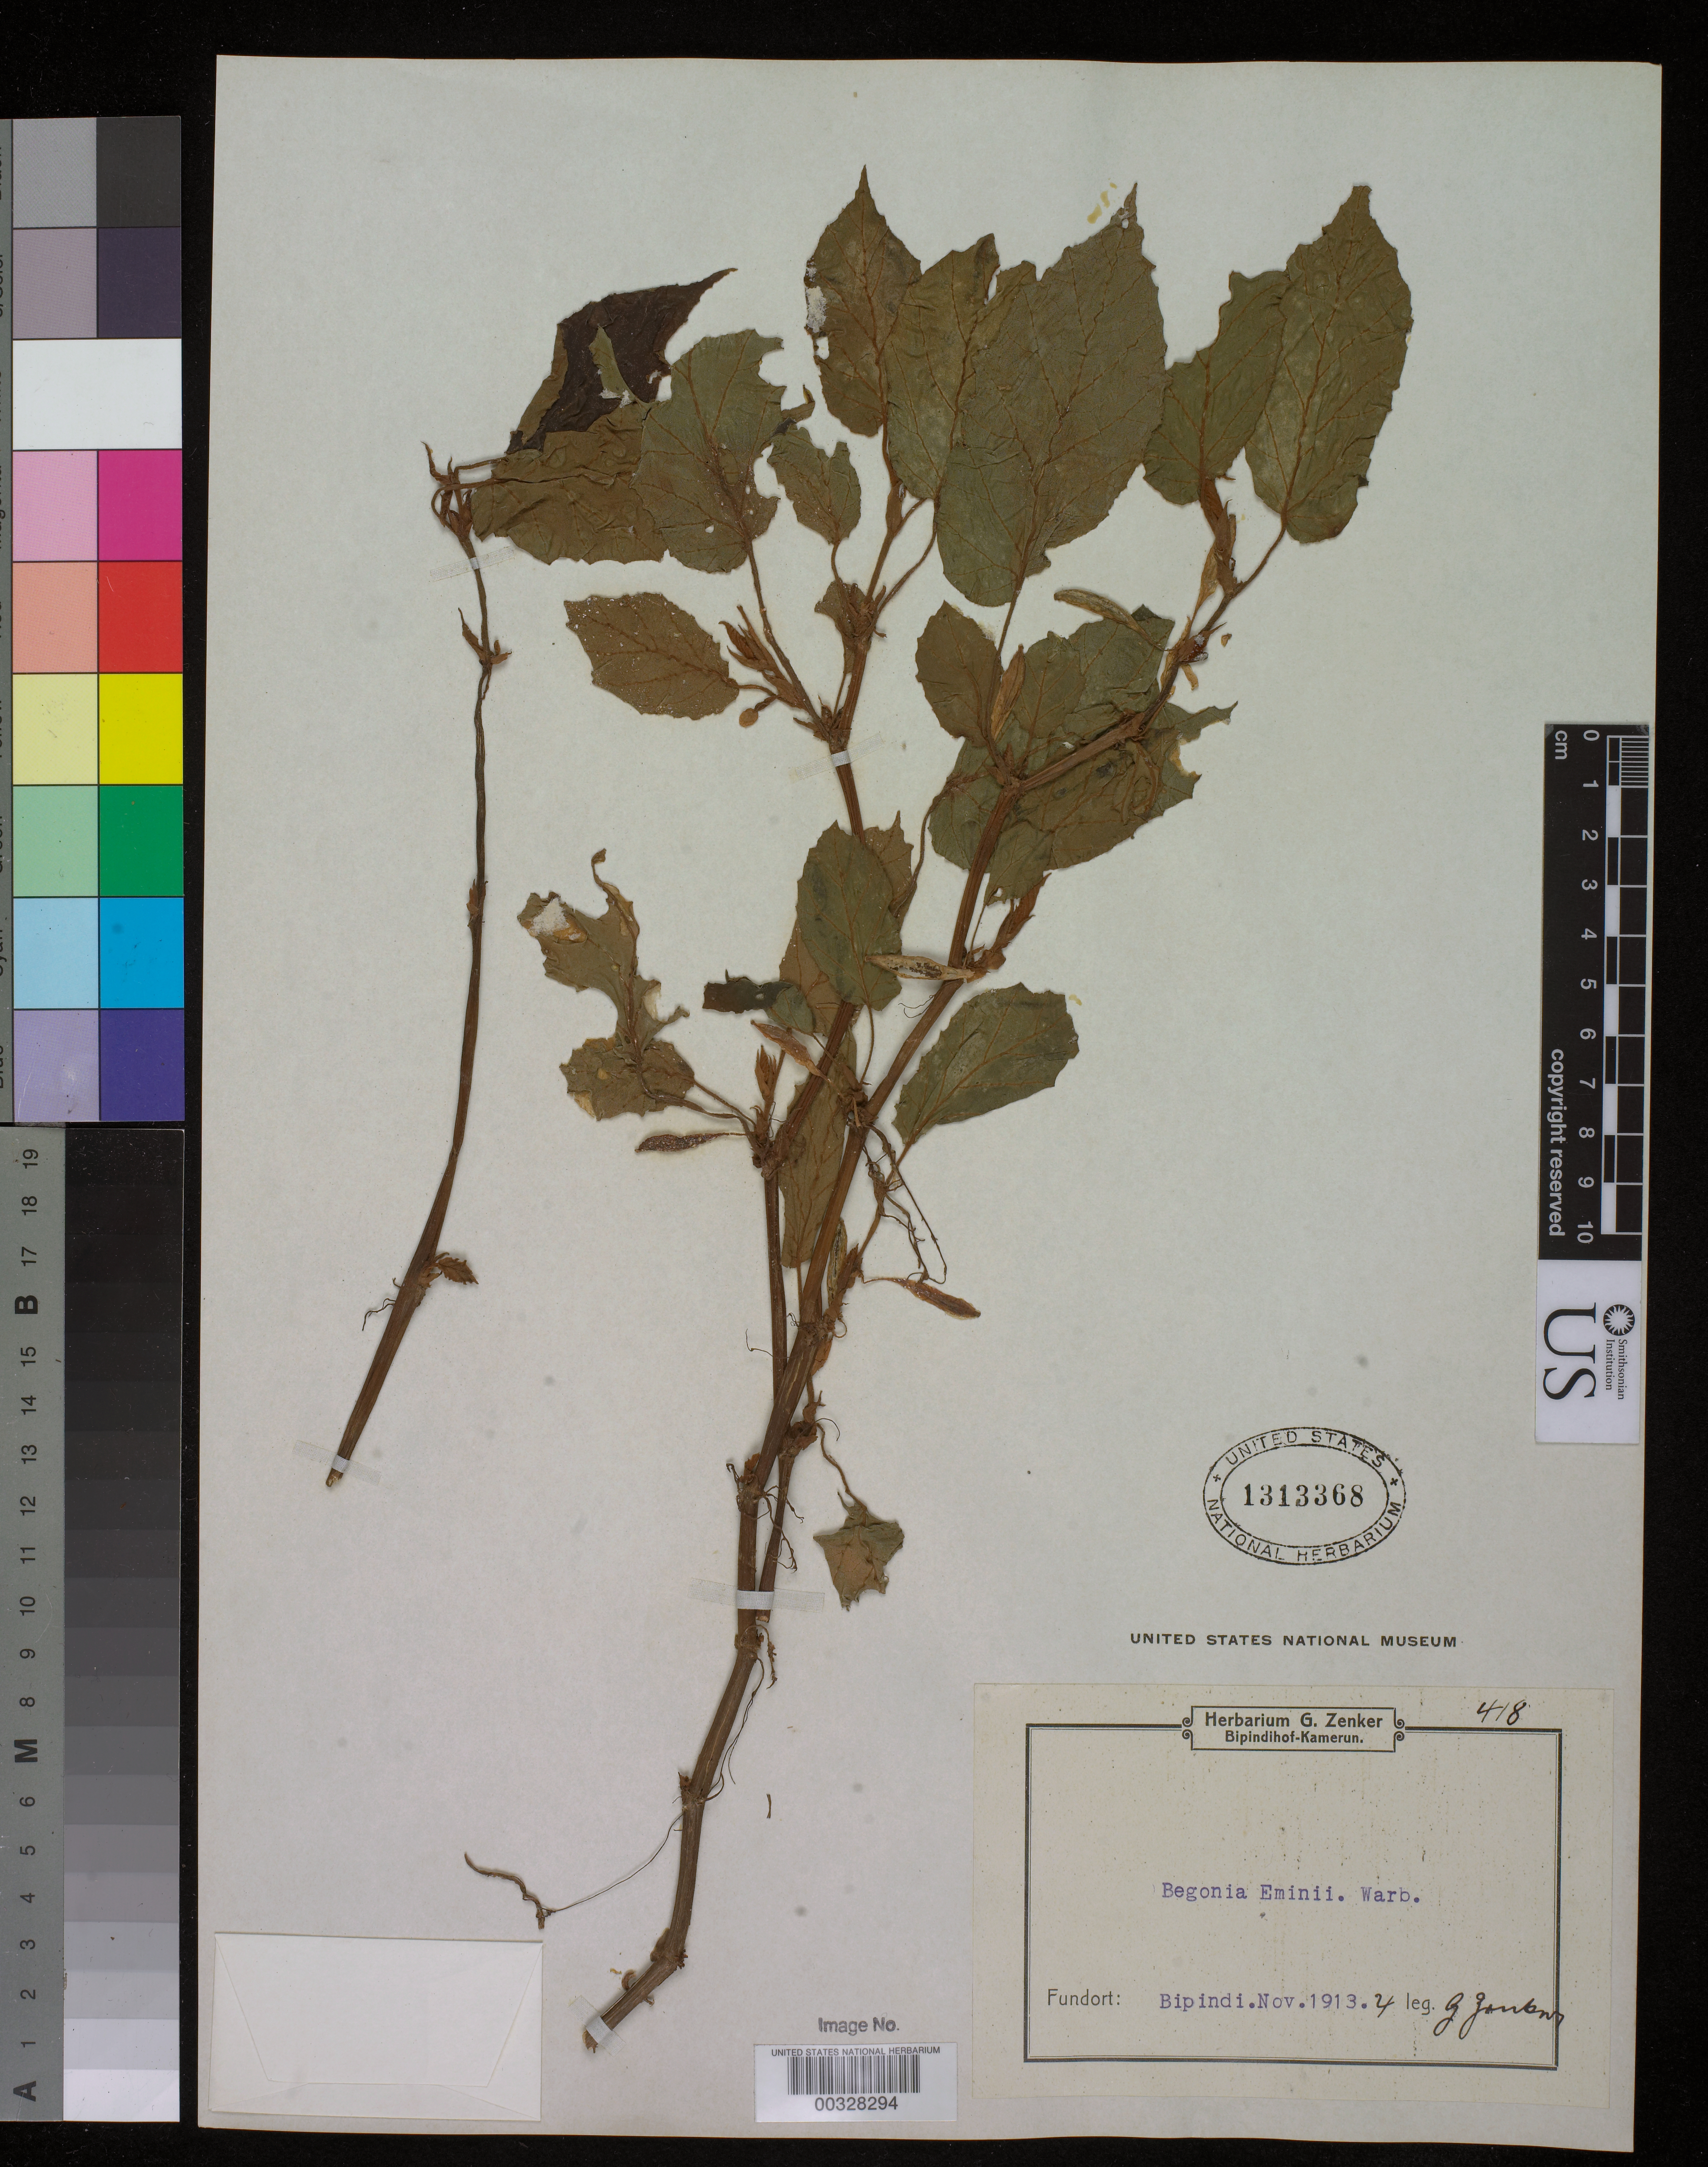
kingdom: Plantae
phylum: Tracheophyta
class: Magnoliopsida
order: Cucurbitales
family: Begoniaceae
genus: Begonia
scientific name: Begonia eminii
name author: Warb.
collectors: G. A. Zenker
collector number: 418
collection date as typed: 04 Nov 1913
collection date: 1913-11-04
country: Cameroon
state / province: Sud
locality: Bipinde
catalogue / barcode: US 1313368